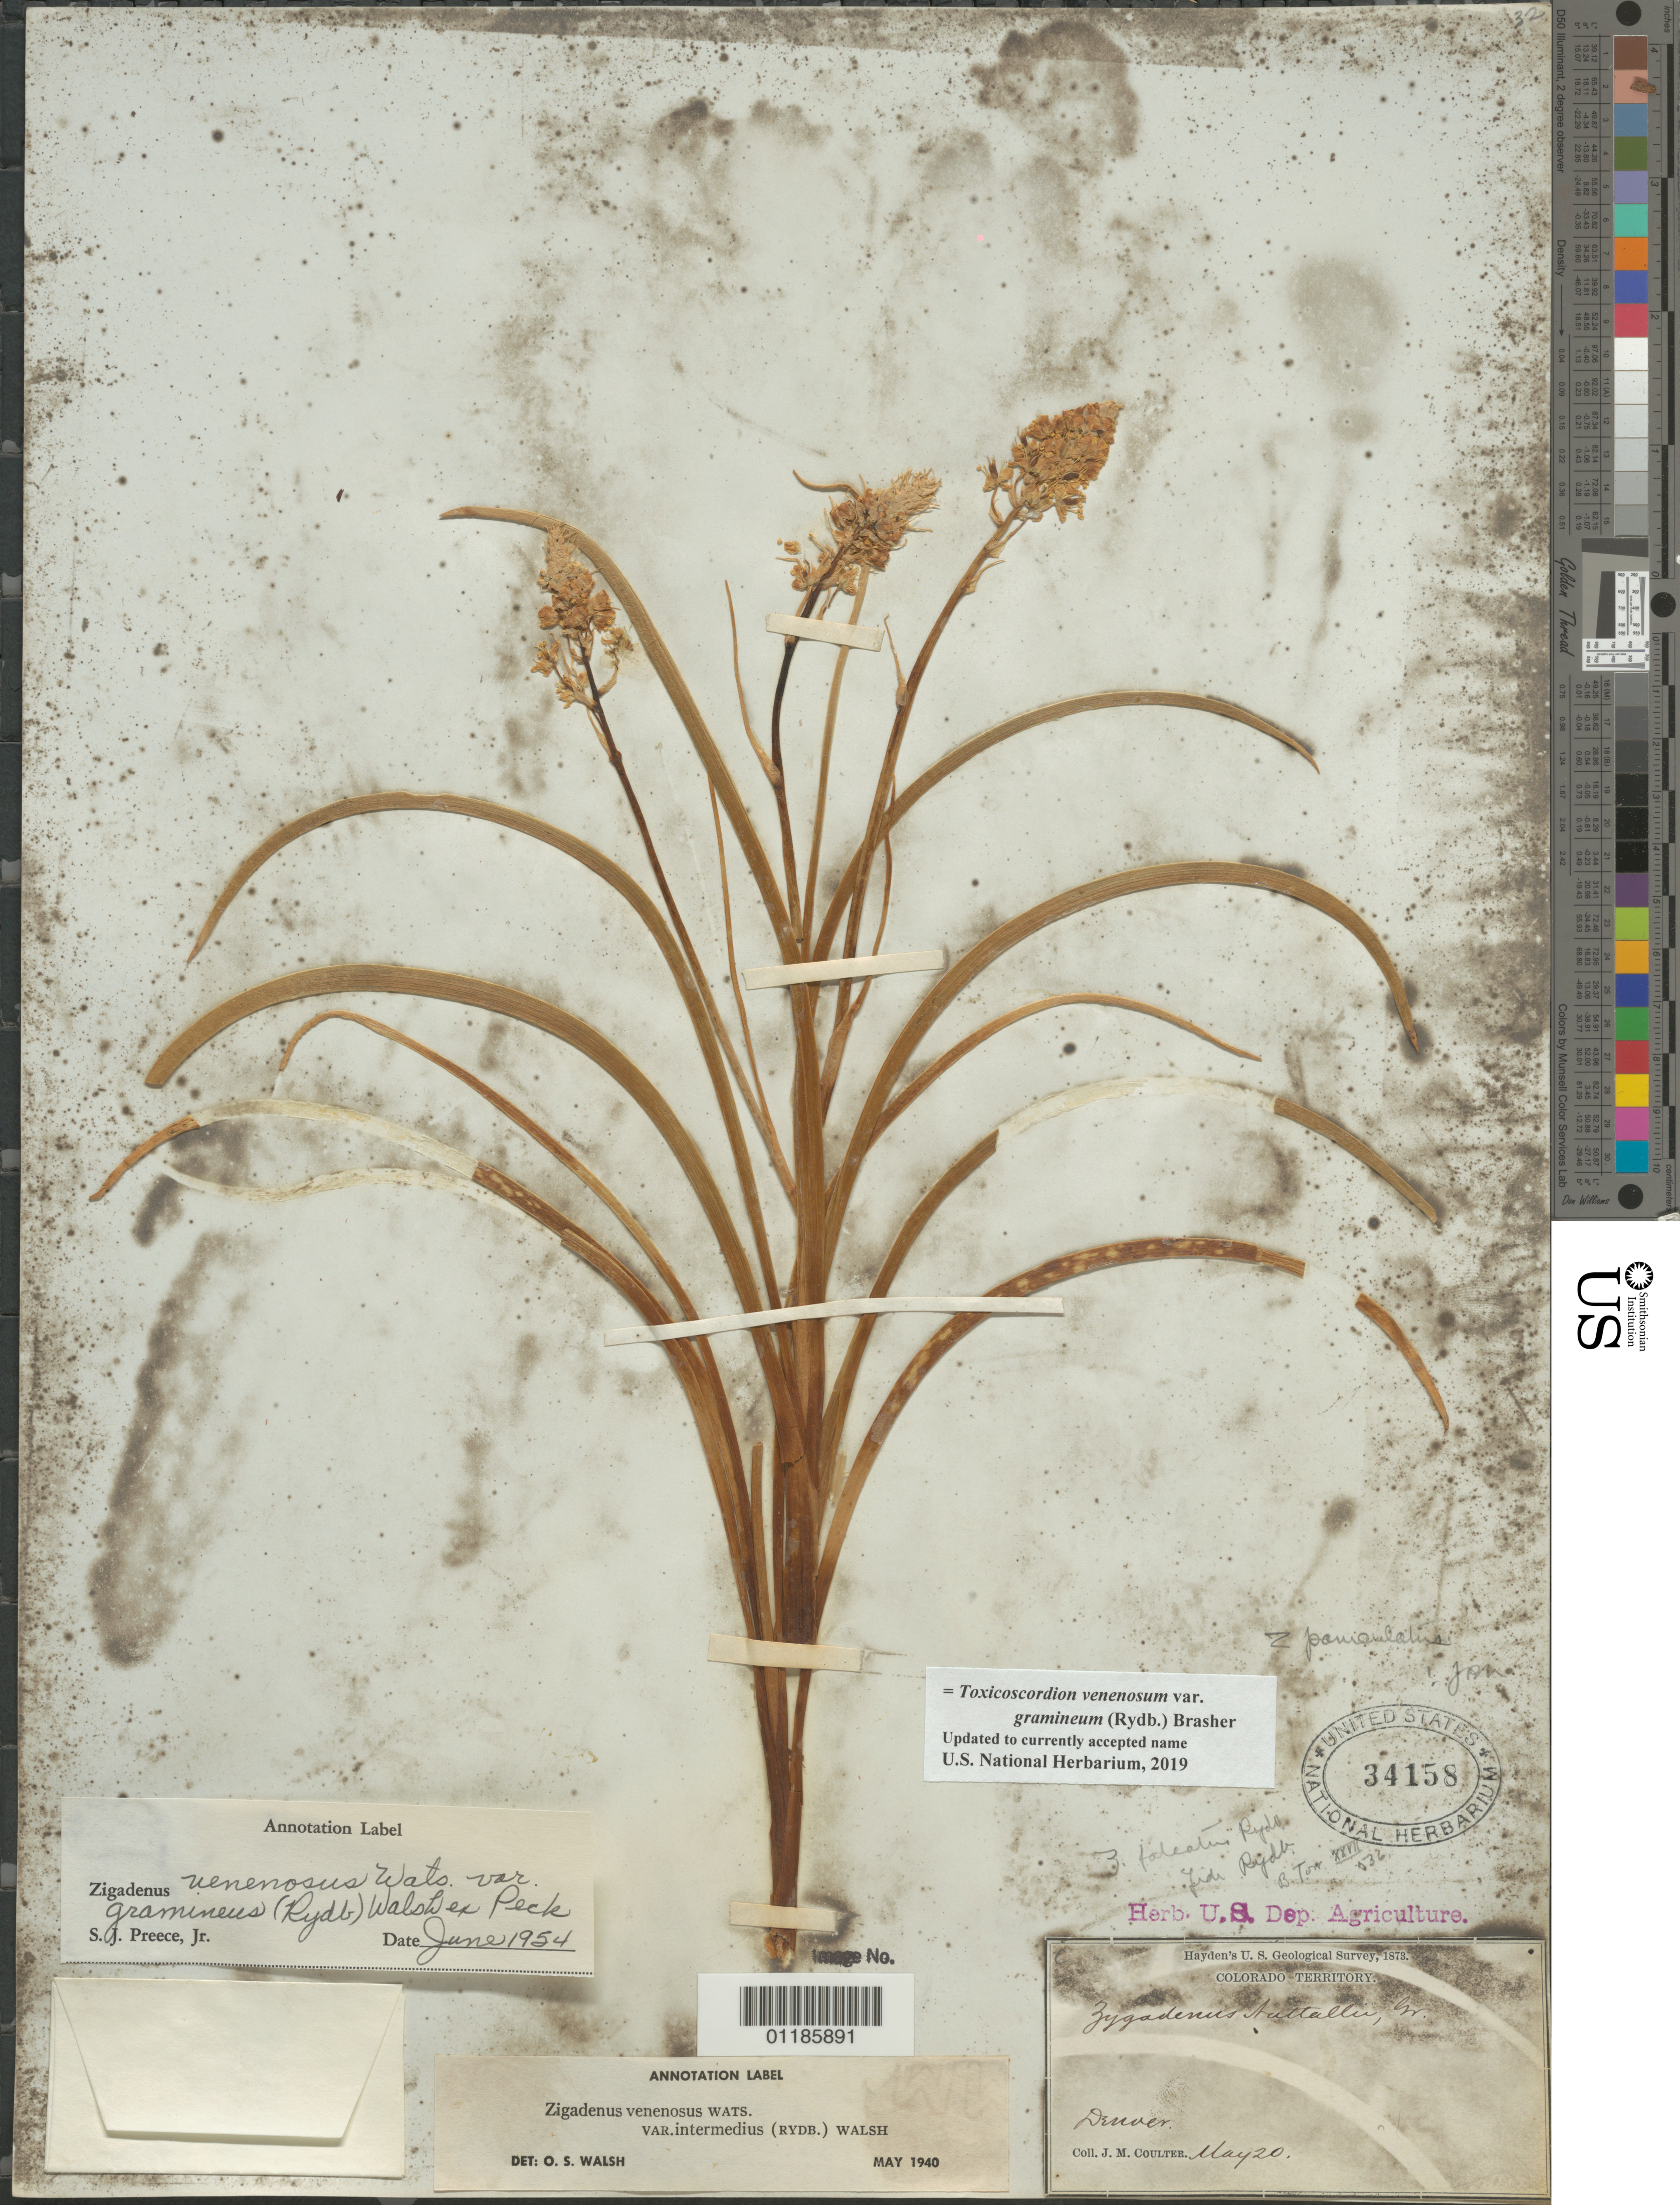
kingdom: Plantae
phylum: Tracheophyta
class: Liliopsida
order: Liliales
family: Melanthiaceae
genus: Toxicoscordion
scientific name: Toxicoscordion venenosum var. gramineum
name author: (Rydb.) Brasher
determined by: Strong, Mark T., (BOT), Smithsonian Institution - National Museum of Natural History (UNITED STATES)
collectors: J. M. Coulter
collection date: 1873-05-20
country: United States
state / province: Colorado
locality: Denver.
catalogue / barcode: US 34158